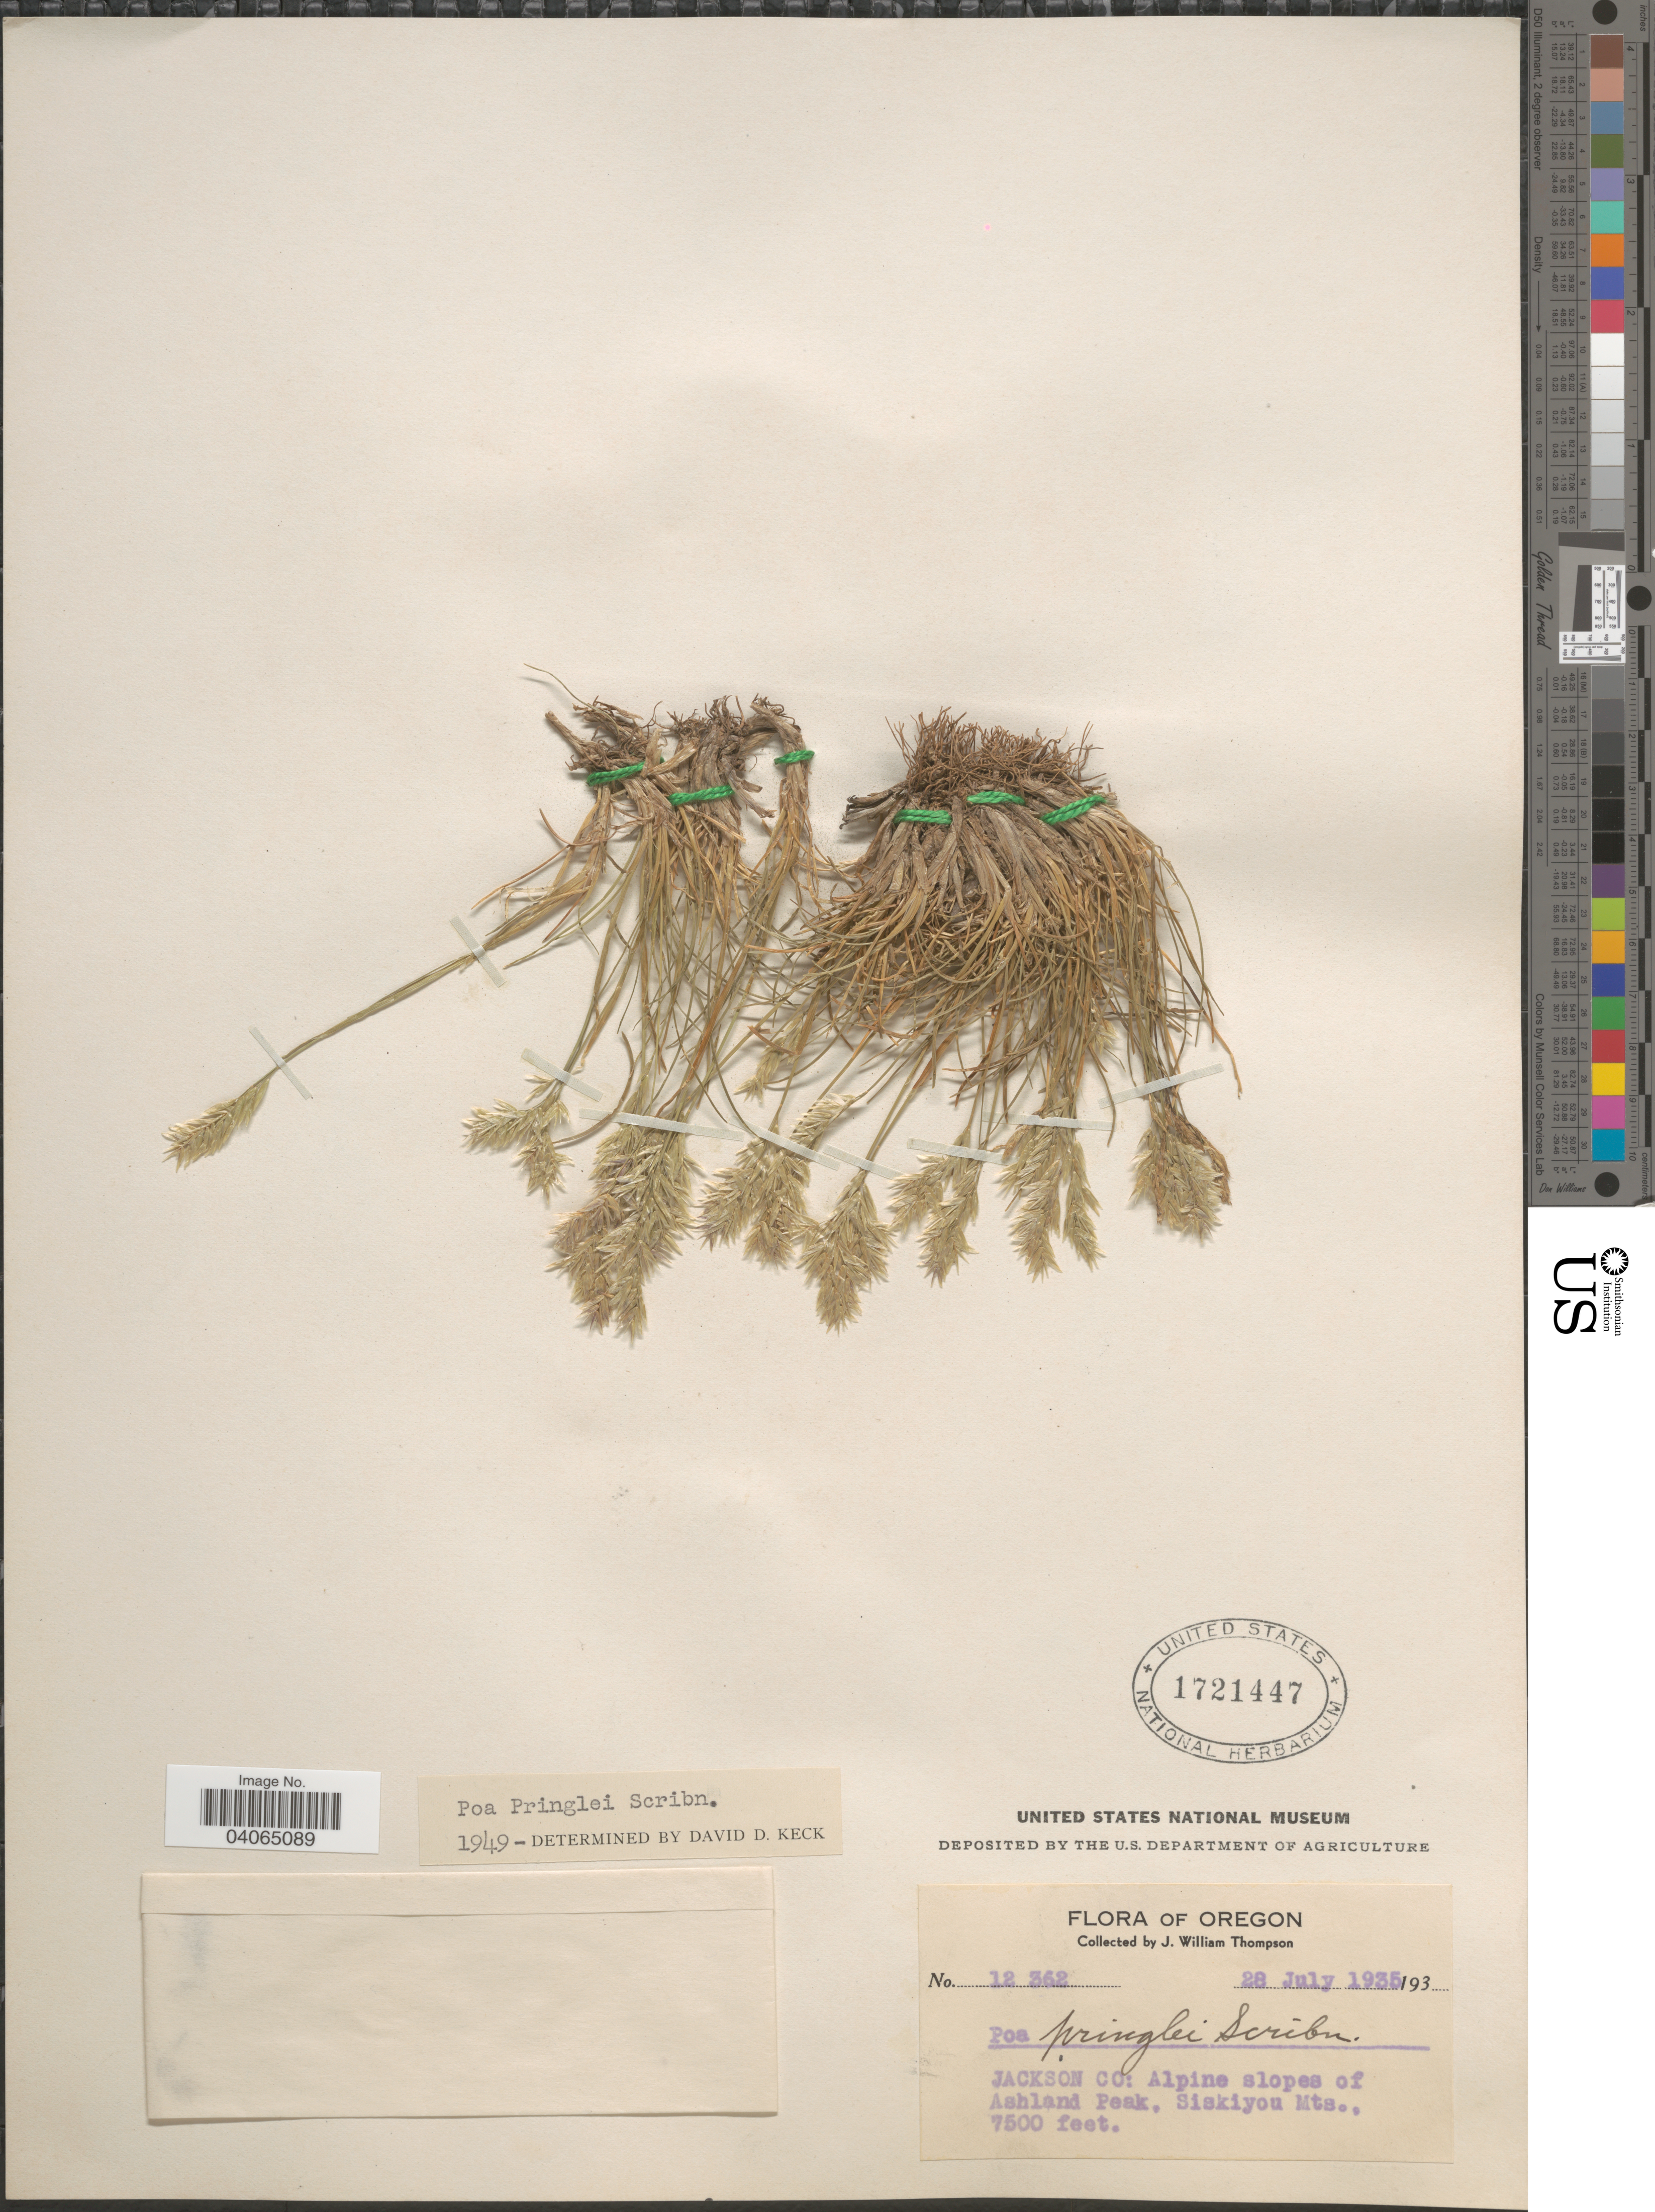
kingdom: Plantae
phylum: Tracheophyta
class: Liliopsida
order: Poales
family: Poaceae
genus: Poa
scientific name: Poa pringlei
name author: Scribn.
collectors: J. W. Thompson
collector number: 12362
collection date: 1935-07-28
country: United States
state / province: Oregon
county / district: Jackson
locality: Jackson Co: Alpine slopes of Ashland Peak, Siskiyou Mts.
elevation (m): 2286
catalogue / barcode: US 1721447